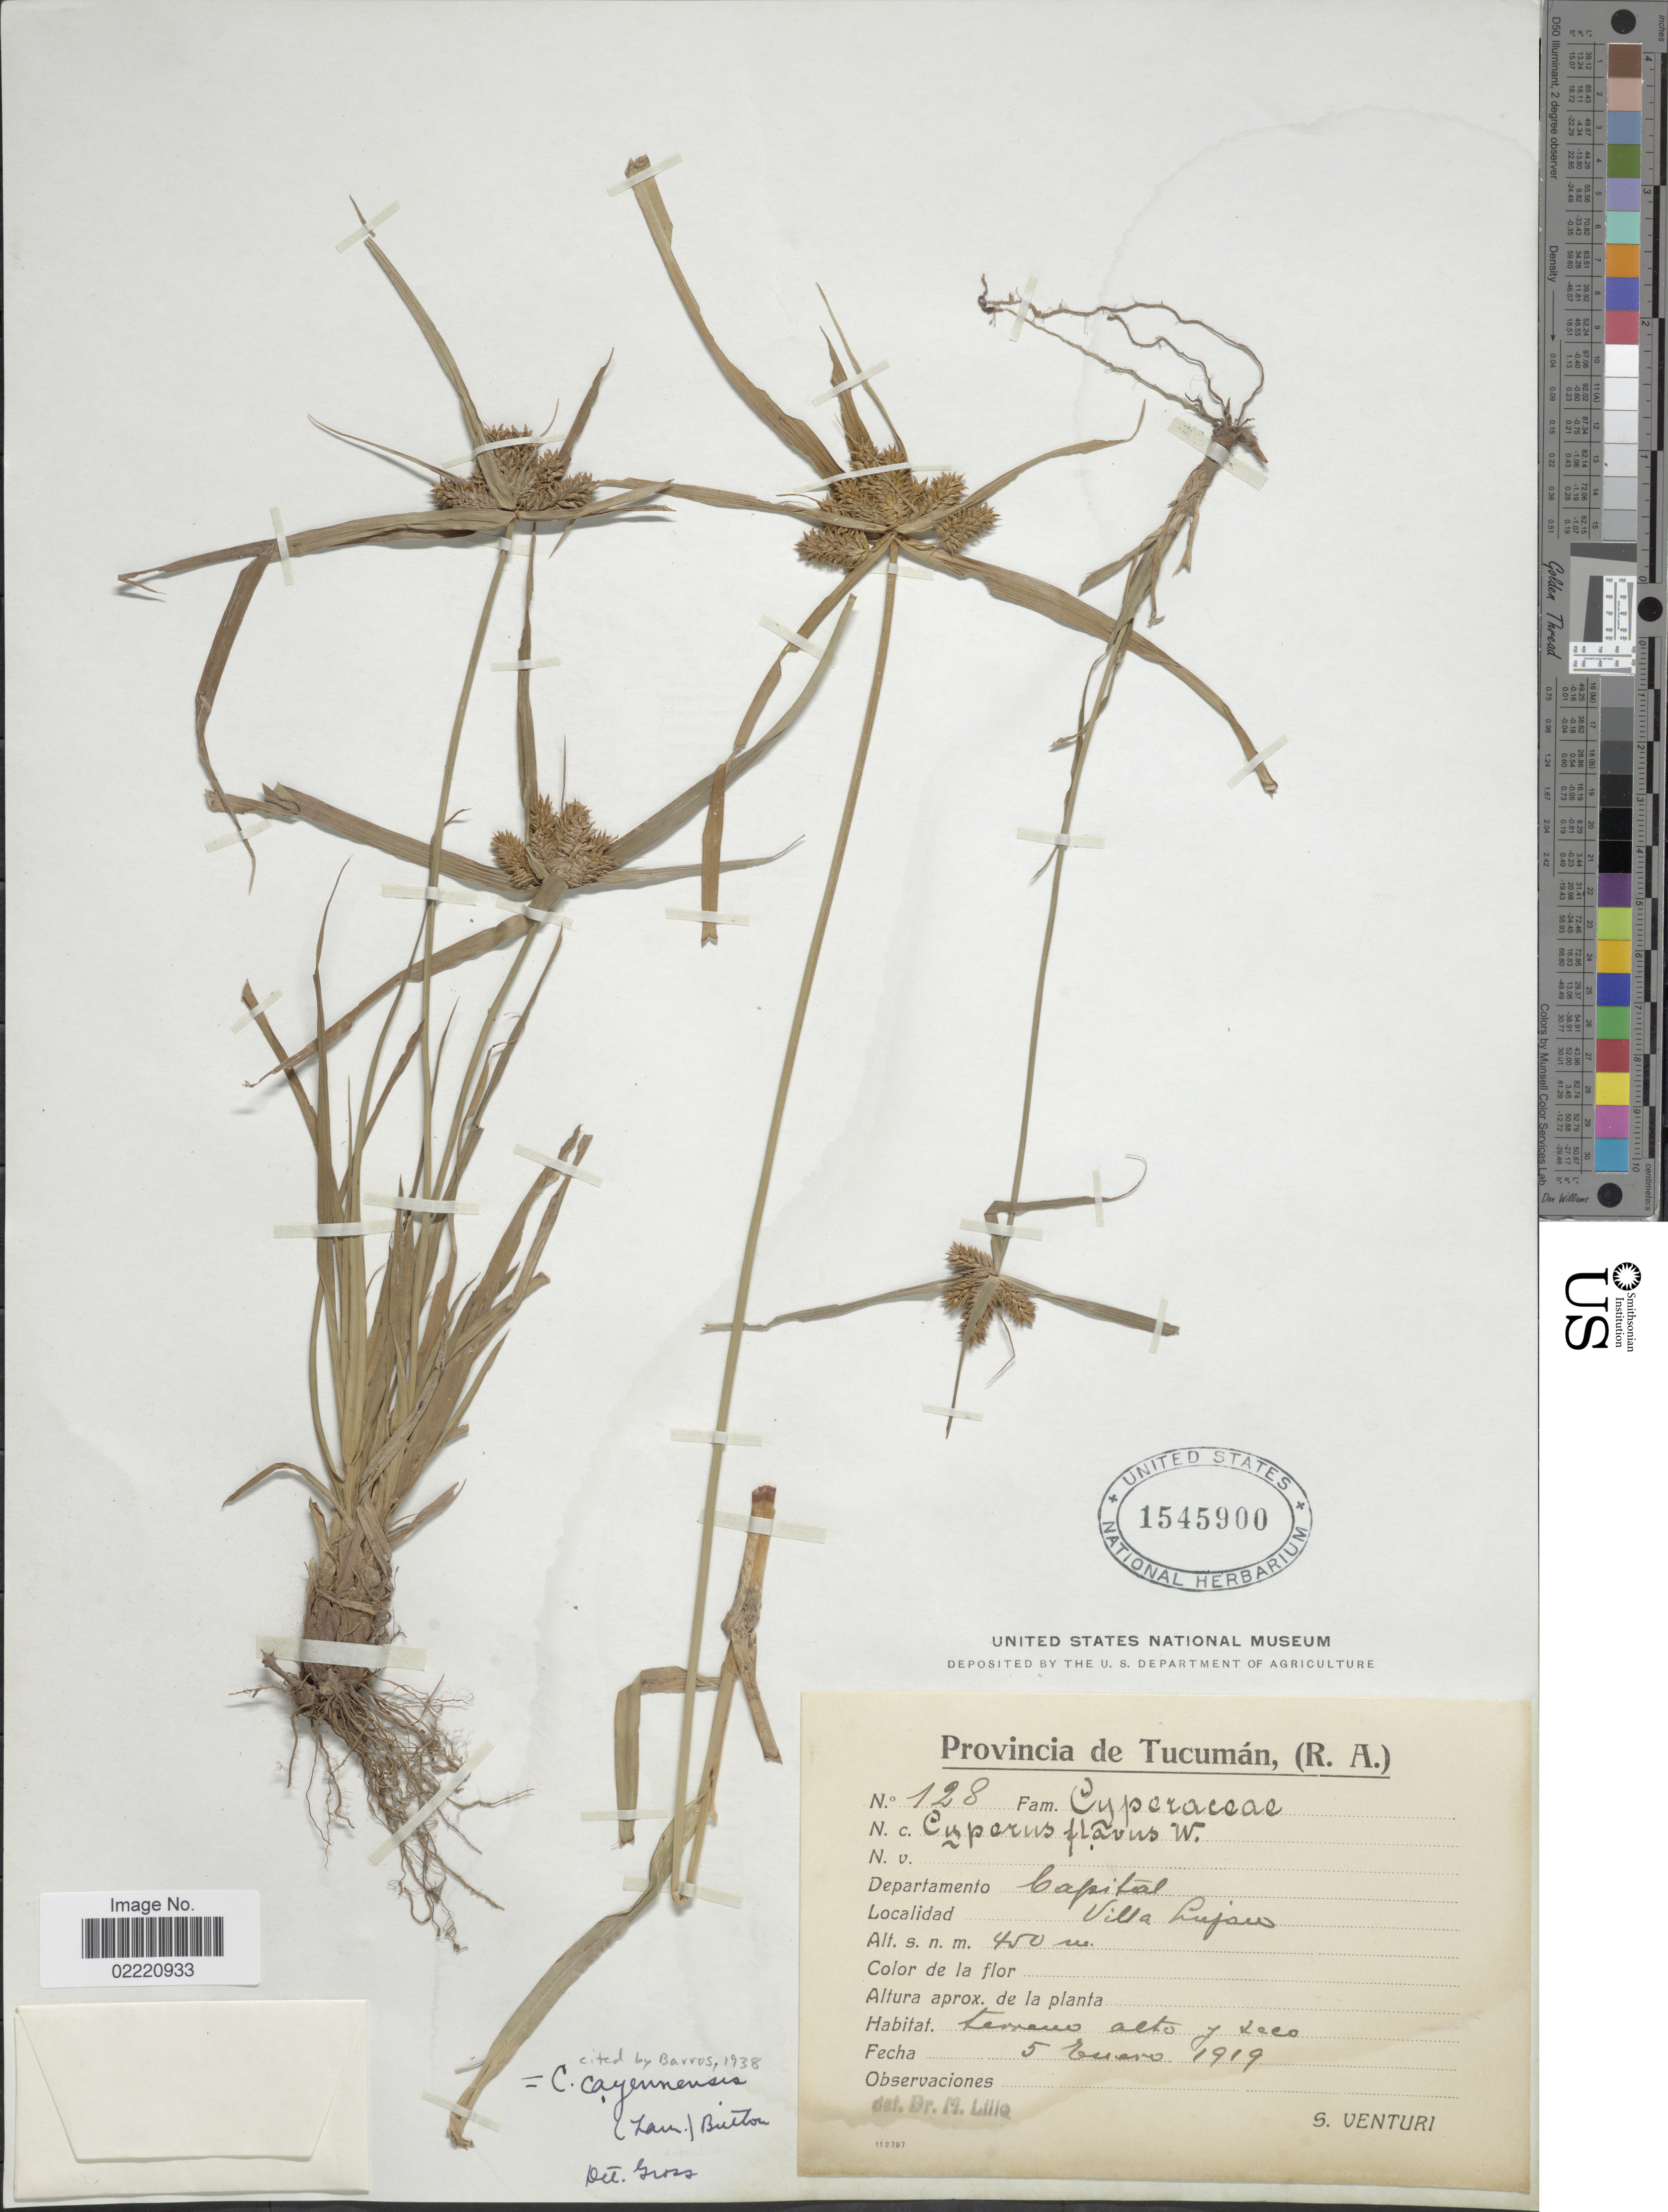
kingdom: Plantae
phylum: Tracheophyta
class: Liliopsida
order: Poales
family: Cyperaceae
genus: Cyperus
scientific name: Cyperus aggregatus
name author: (Willd.) Endl.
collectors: S. Venturi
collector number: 128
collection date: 1919-01-05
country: Argentina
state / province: Tucuman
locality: (R.A.), Departamento Capital, Villa Luján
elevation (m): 450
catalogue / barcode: US 1545900